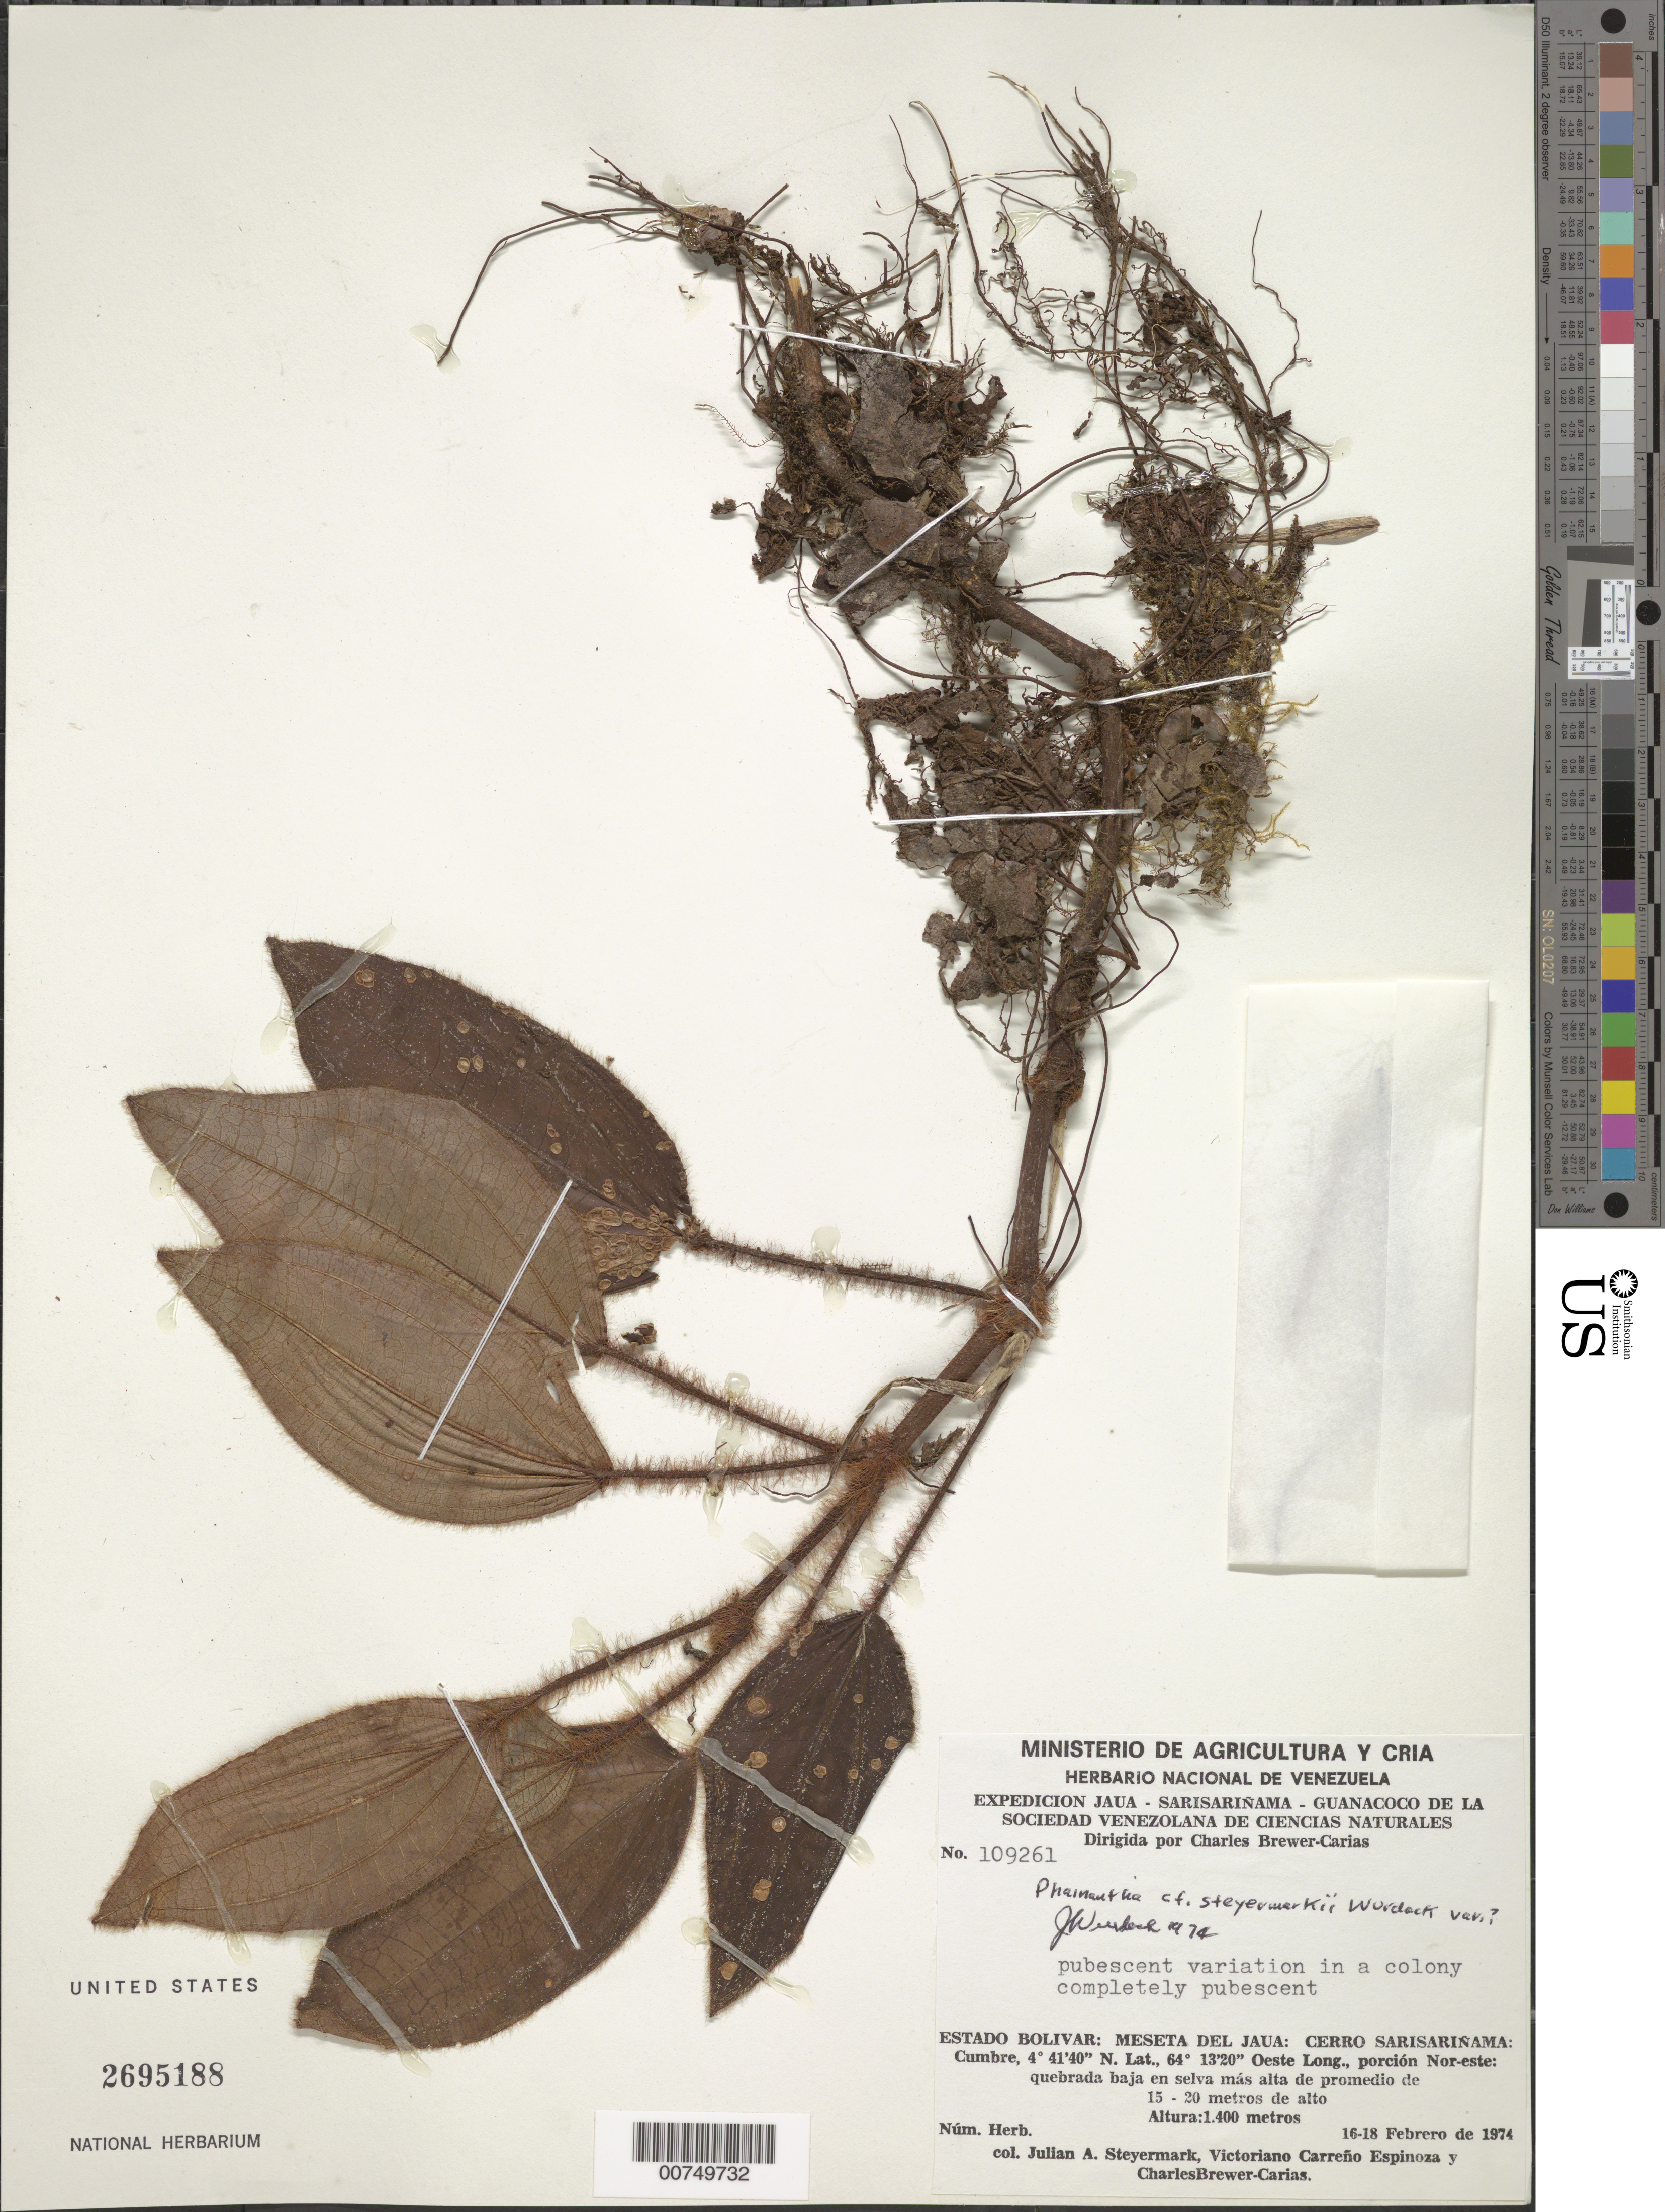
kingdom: Plantae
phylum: Tracheophyta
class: Magnoliopsida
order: Myrtales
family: Melastomataceae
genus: Phainantha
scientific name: Phainantha steyermarkii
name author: Wurdack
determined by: Wurdack, John J., (US), US (UNITED STATES)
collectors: J. Steyermark, V. Carreño E. & C. Brewer-Carias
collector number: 109261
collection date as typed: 16-Feb-74 to 18-Feb-74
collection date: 1974-02-16/1974-02-18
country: Venezuela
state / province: Bolívar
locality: Meseta del Jaua: Cerro Sarisariñama, summit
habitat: Quebrada baja en selva mas alta de promedio de 15-20 m de alto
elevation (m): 1400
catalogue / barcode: US 2695188